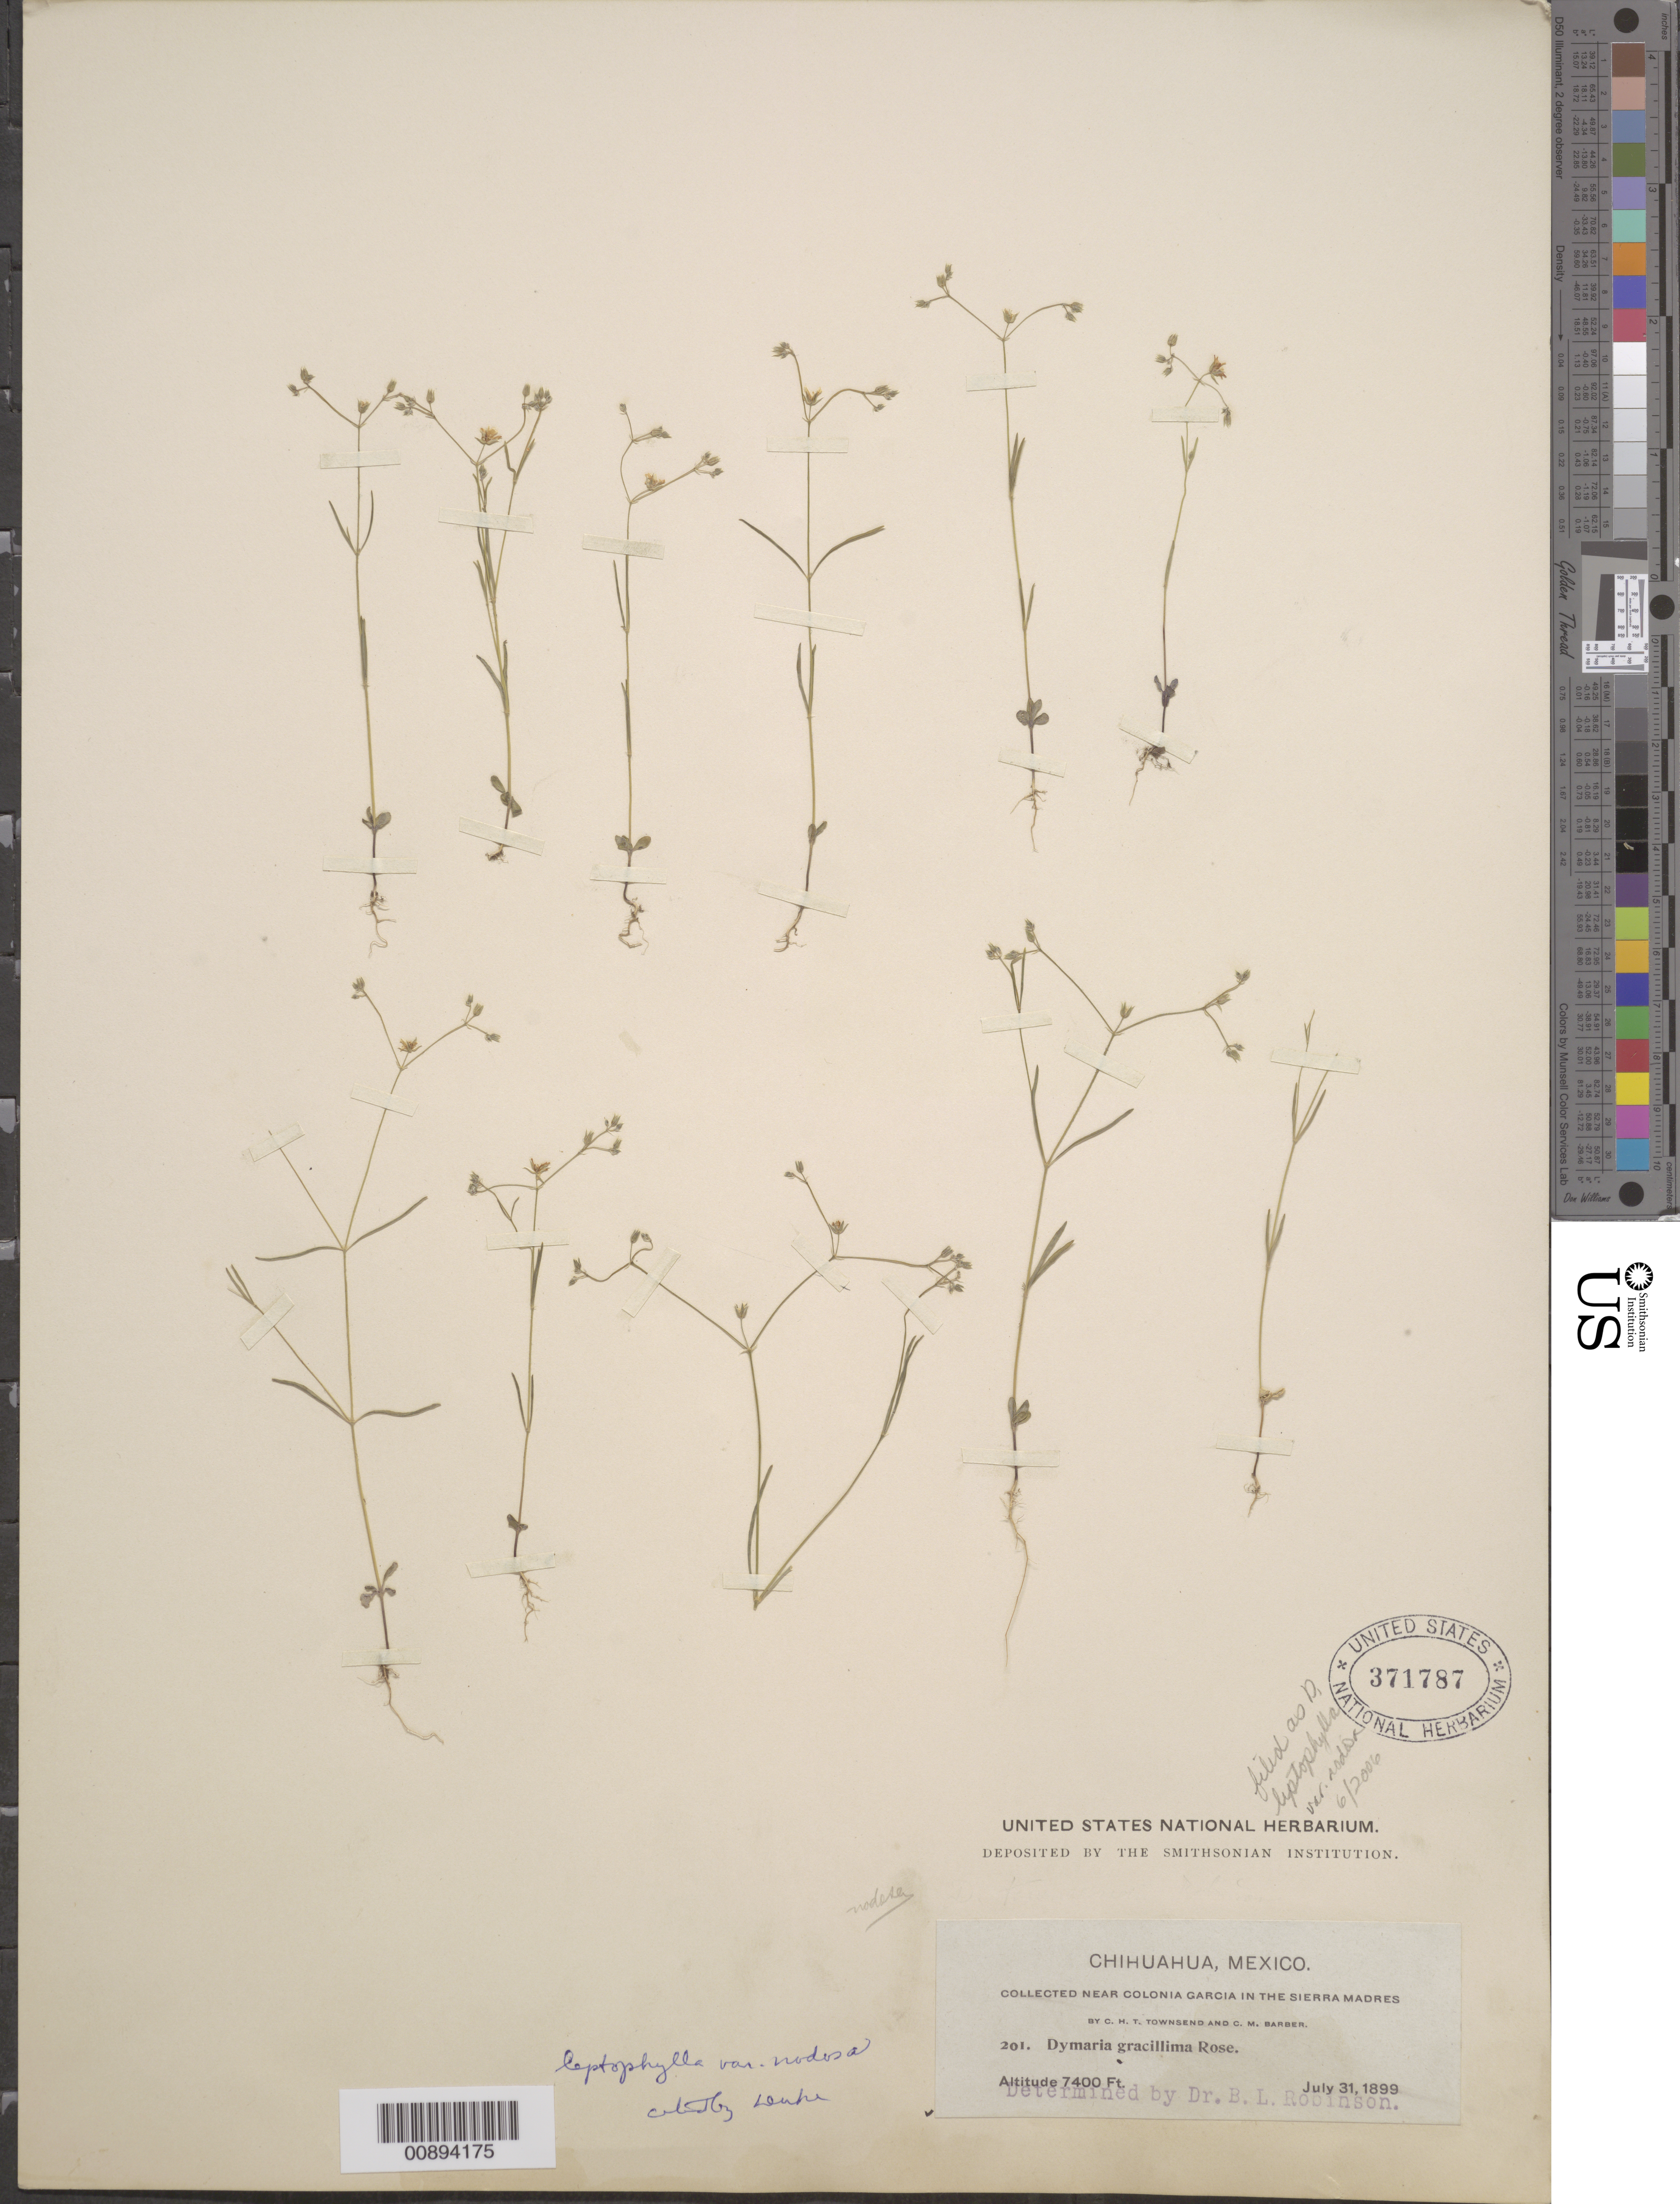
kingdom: Plantae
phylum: Tracheophyta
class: Magnoliopsida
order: Caryophyllales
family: Caryophyllaceae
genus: Drymaria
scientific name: Drymaria leptophylla var. nodosa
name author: (Engelm.) J.A. Duke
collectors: C. H. T. Townsend & C. Barber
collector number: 201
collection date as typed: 31 Jul 1899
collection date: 1899-07-31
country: Mexico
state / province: Chihuahua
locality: Near Colonia García in the Sierra Madre, Chihuahua.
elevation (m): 2256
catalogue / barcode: US 371787